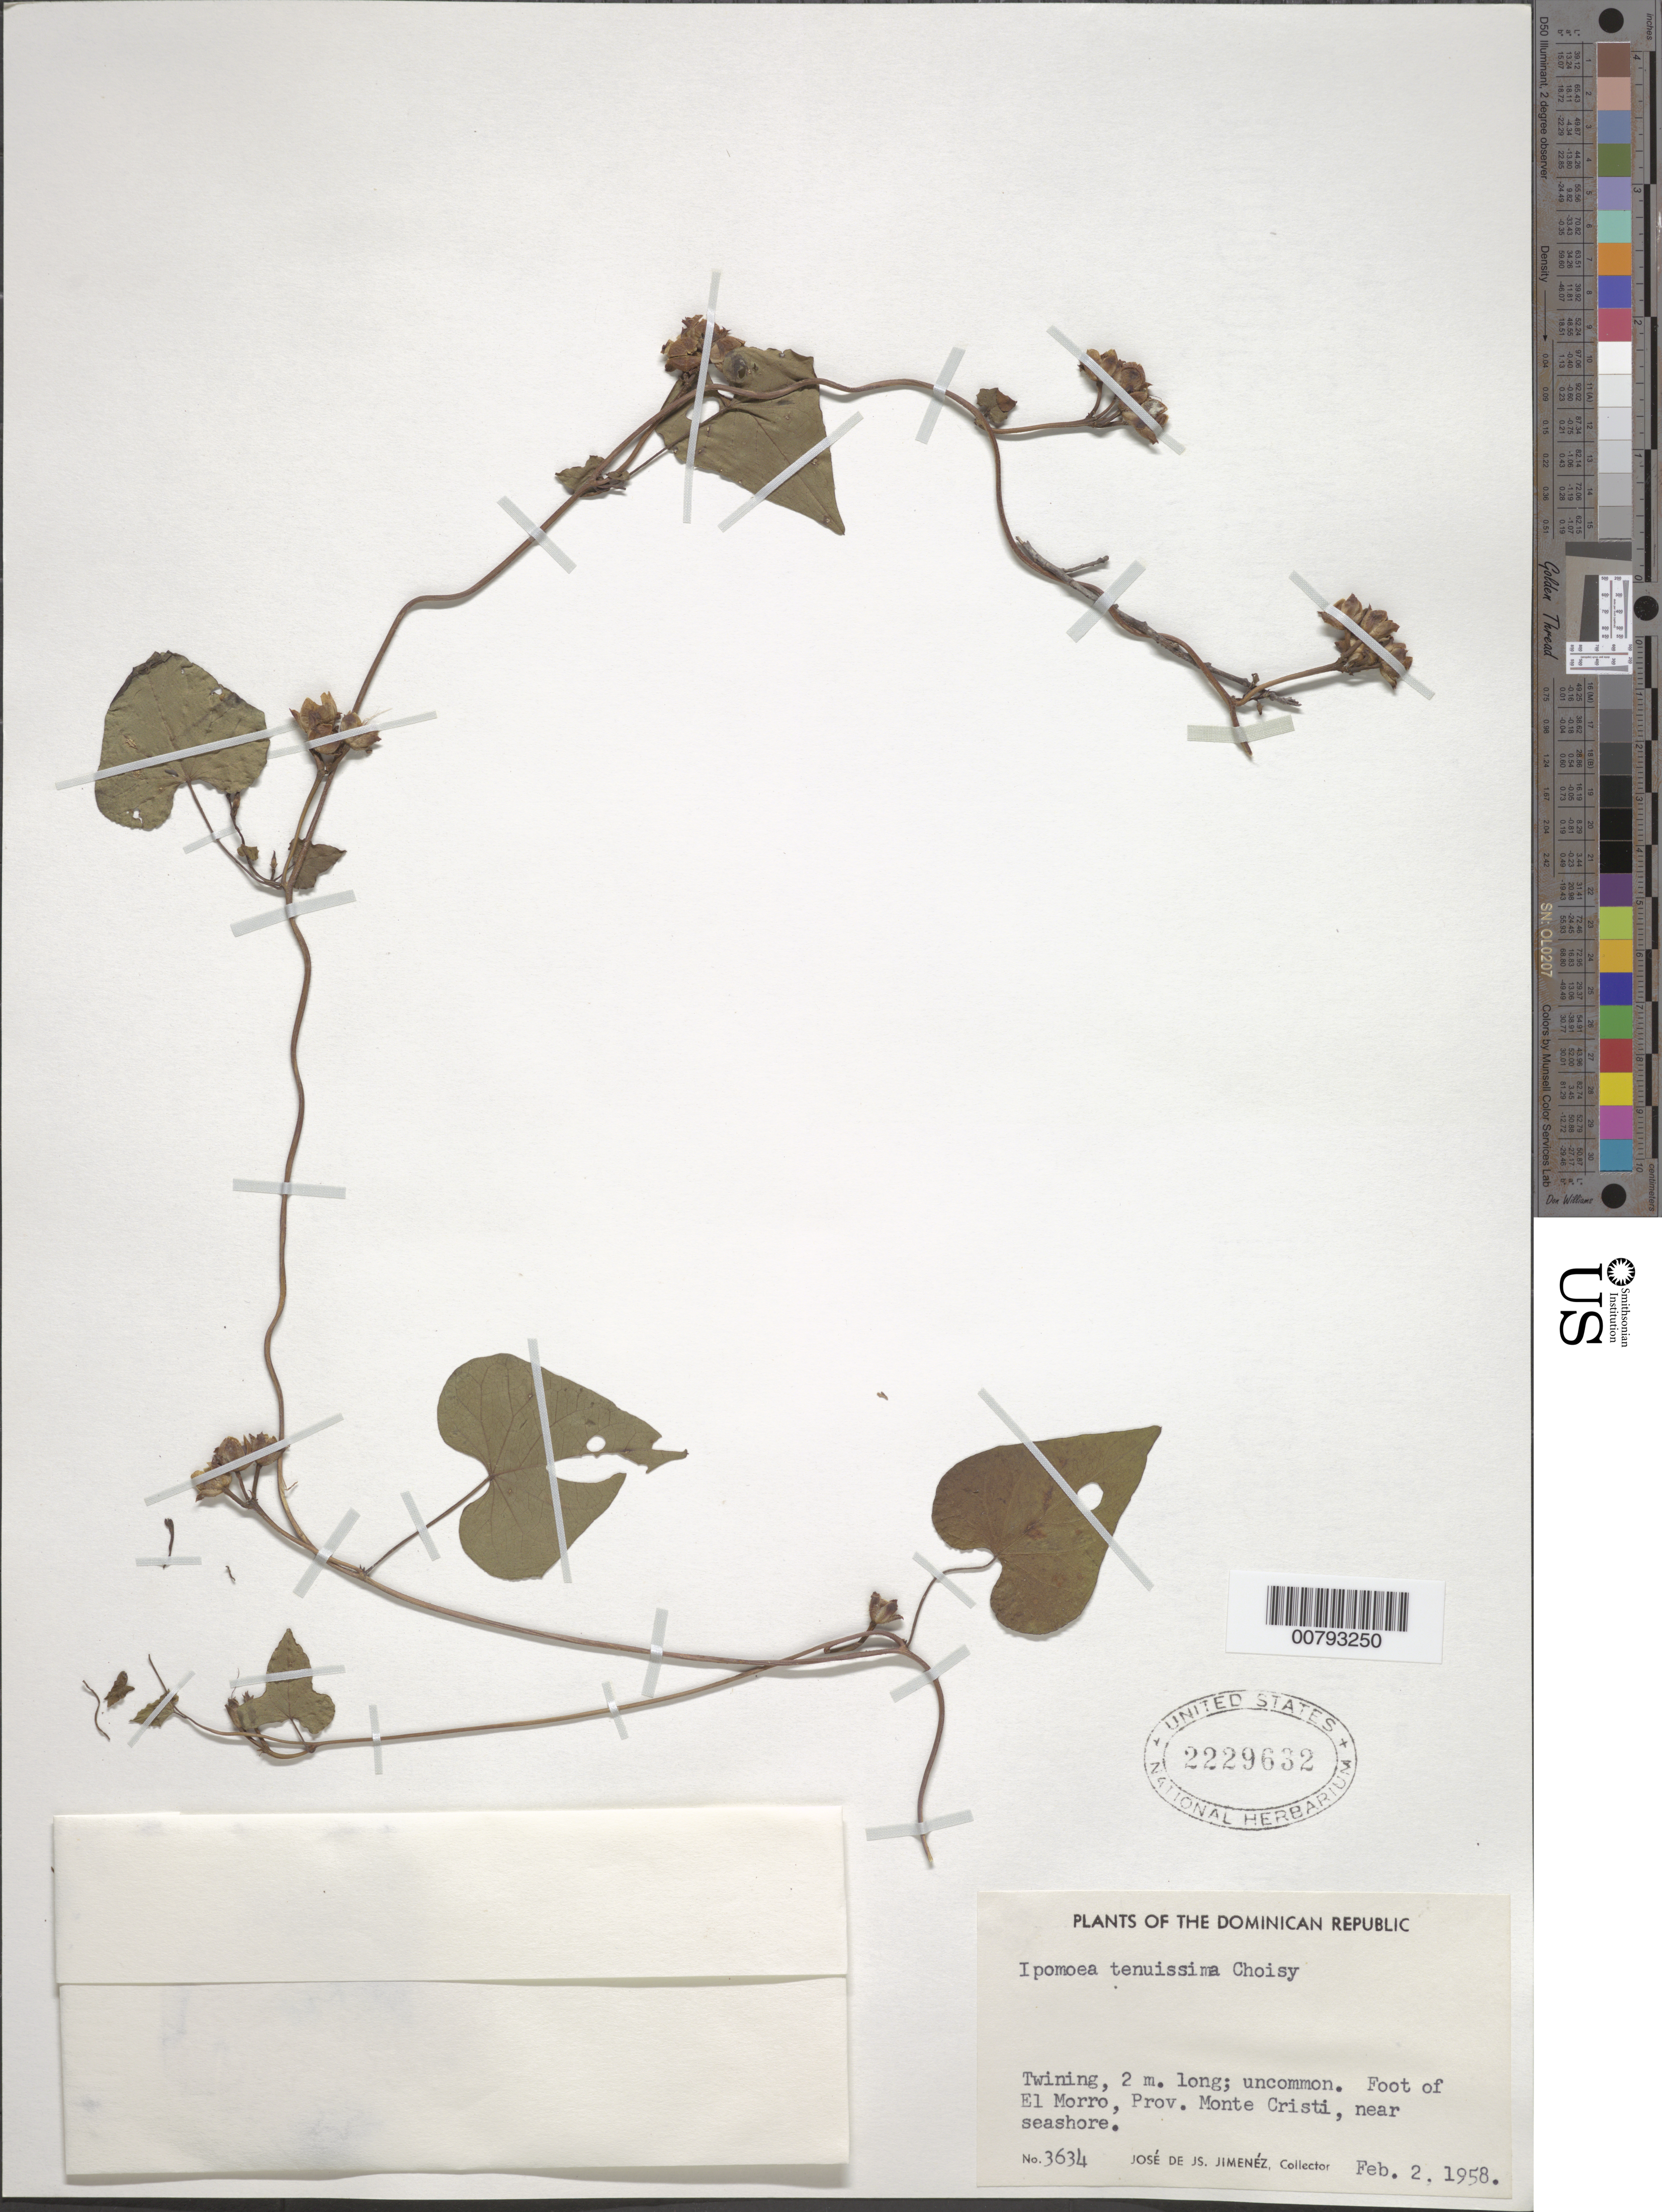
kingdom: Plantae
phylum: Tracheophyta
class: Magnoliopsida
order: Solanales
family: Convolvulaceae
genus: Ipomoea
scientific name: Ipomoea triloba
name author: L.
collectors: J. J. Jiménez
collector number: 3634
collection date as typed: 02 Feb 1958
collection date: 1958-02-02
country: Dominican Republic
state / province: Monte Cristi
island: Hispaniola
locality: Foot of El Morro.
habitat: Near seashore.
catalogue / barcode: US 2229632